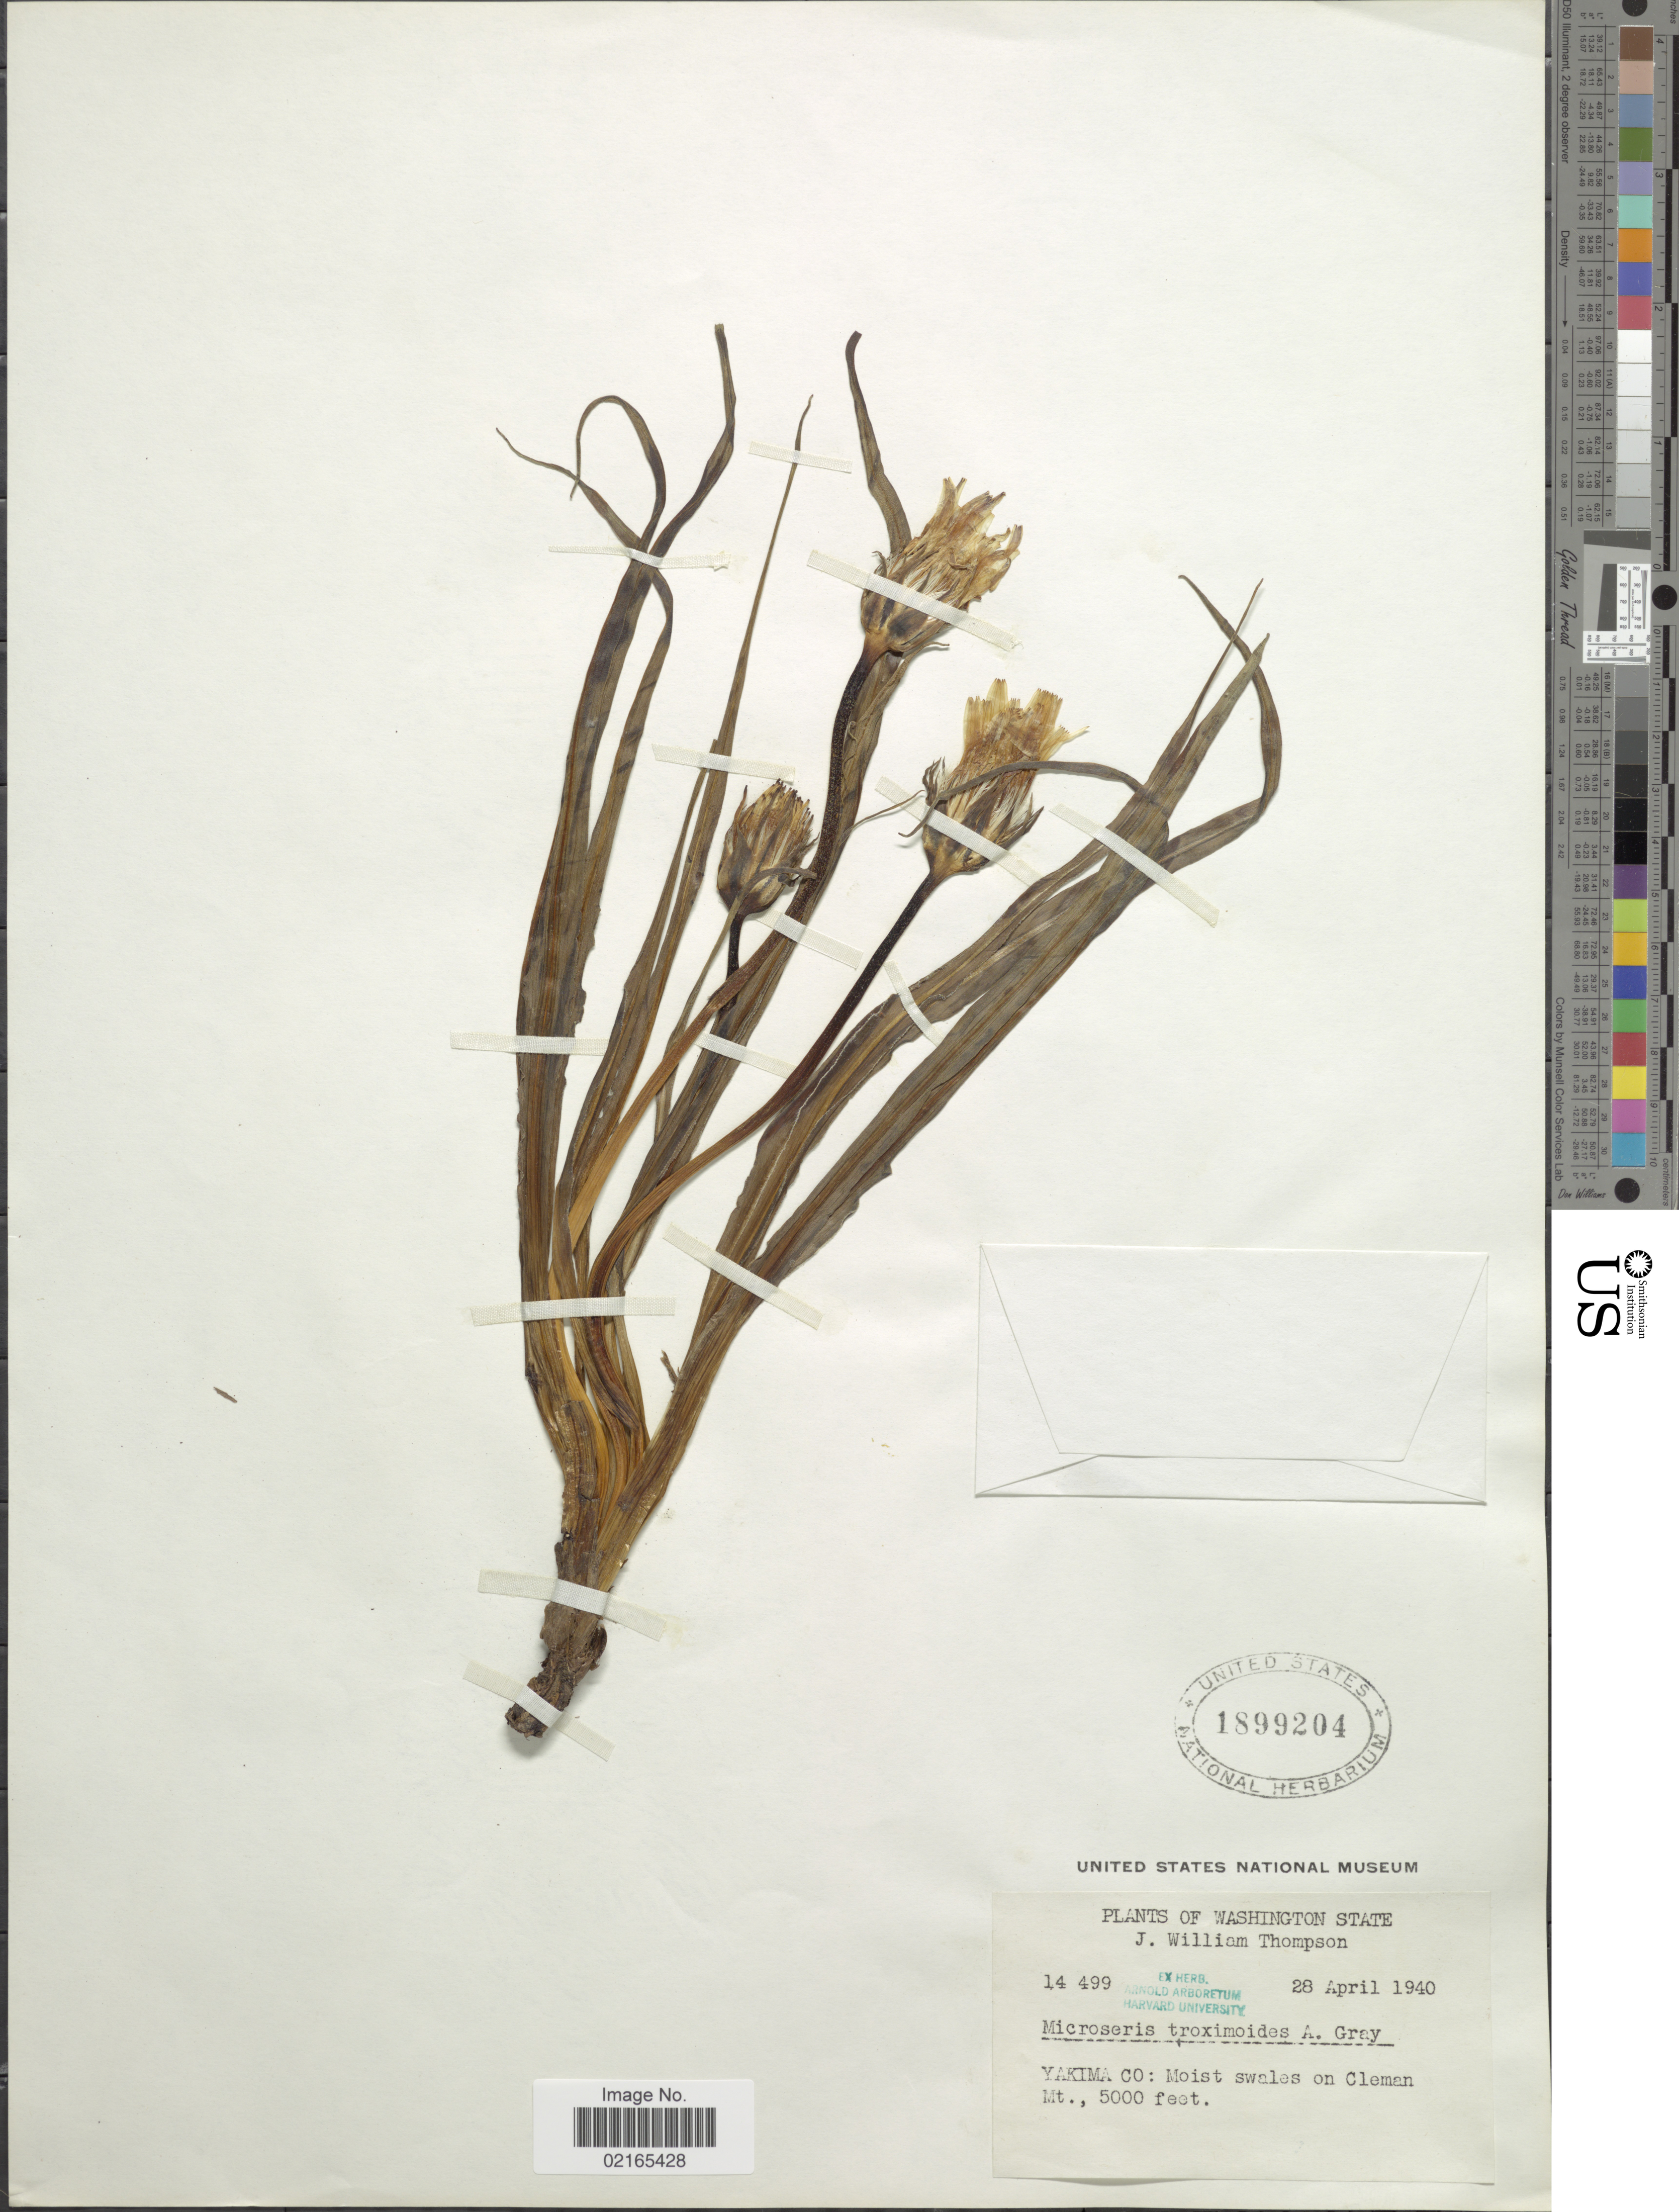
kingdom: Plantae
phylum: Tracheophyta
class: Magnoliopsida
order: Asterales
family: Asteraceae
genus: Nothocalais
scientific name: Nothocalais troximoides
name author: (A. Gray) Greene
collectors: J. W. Thompson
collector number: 14499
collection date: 1940-04-28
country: United States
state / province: Washington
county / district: Yakima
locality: Yakima Co: moist swales on Clemen Mt.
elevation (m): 1524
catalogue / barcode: US 1899204